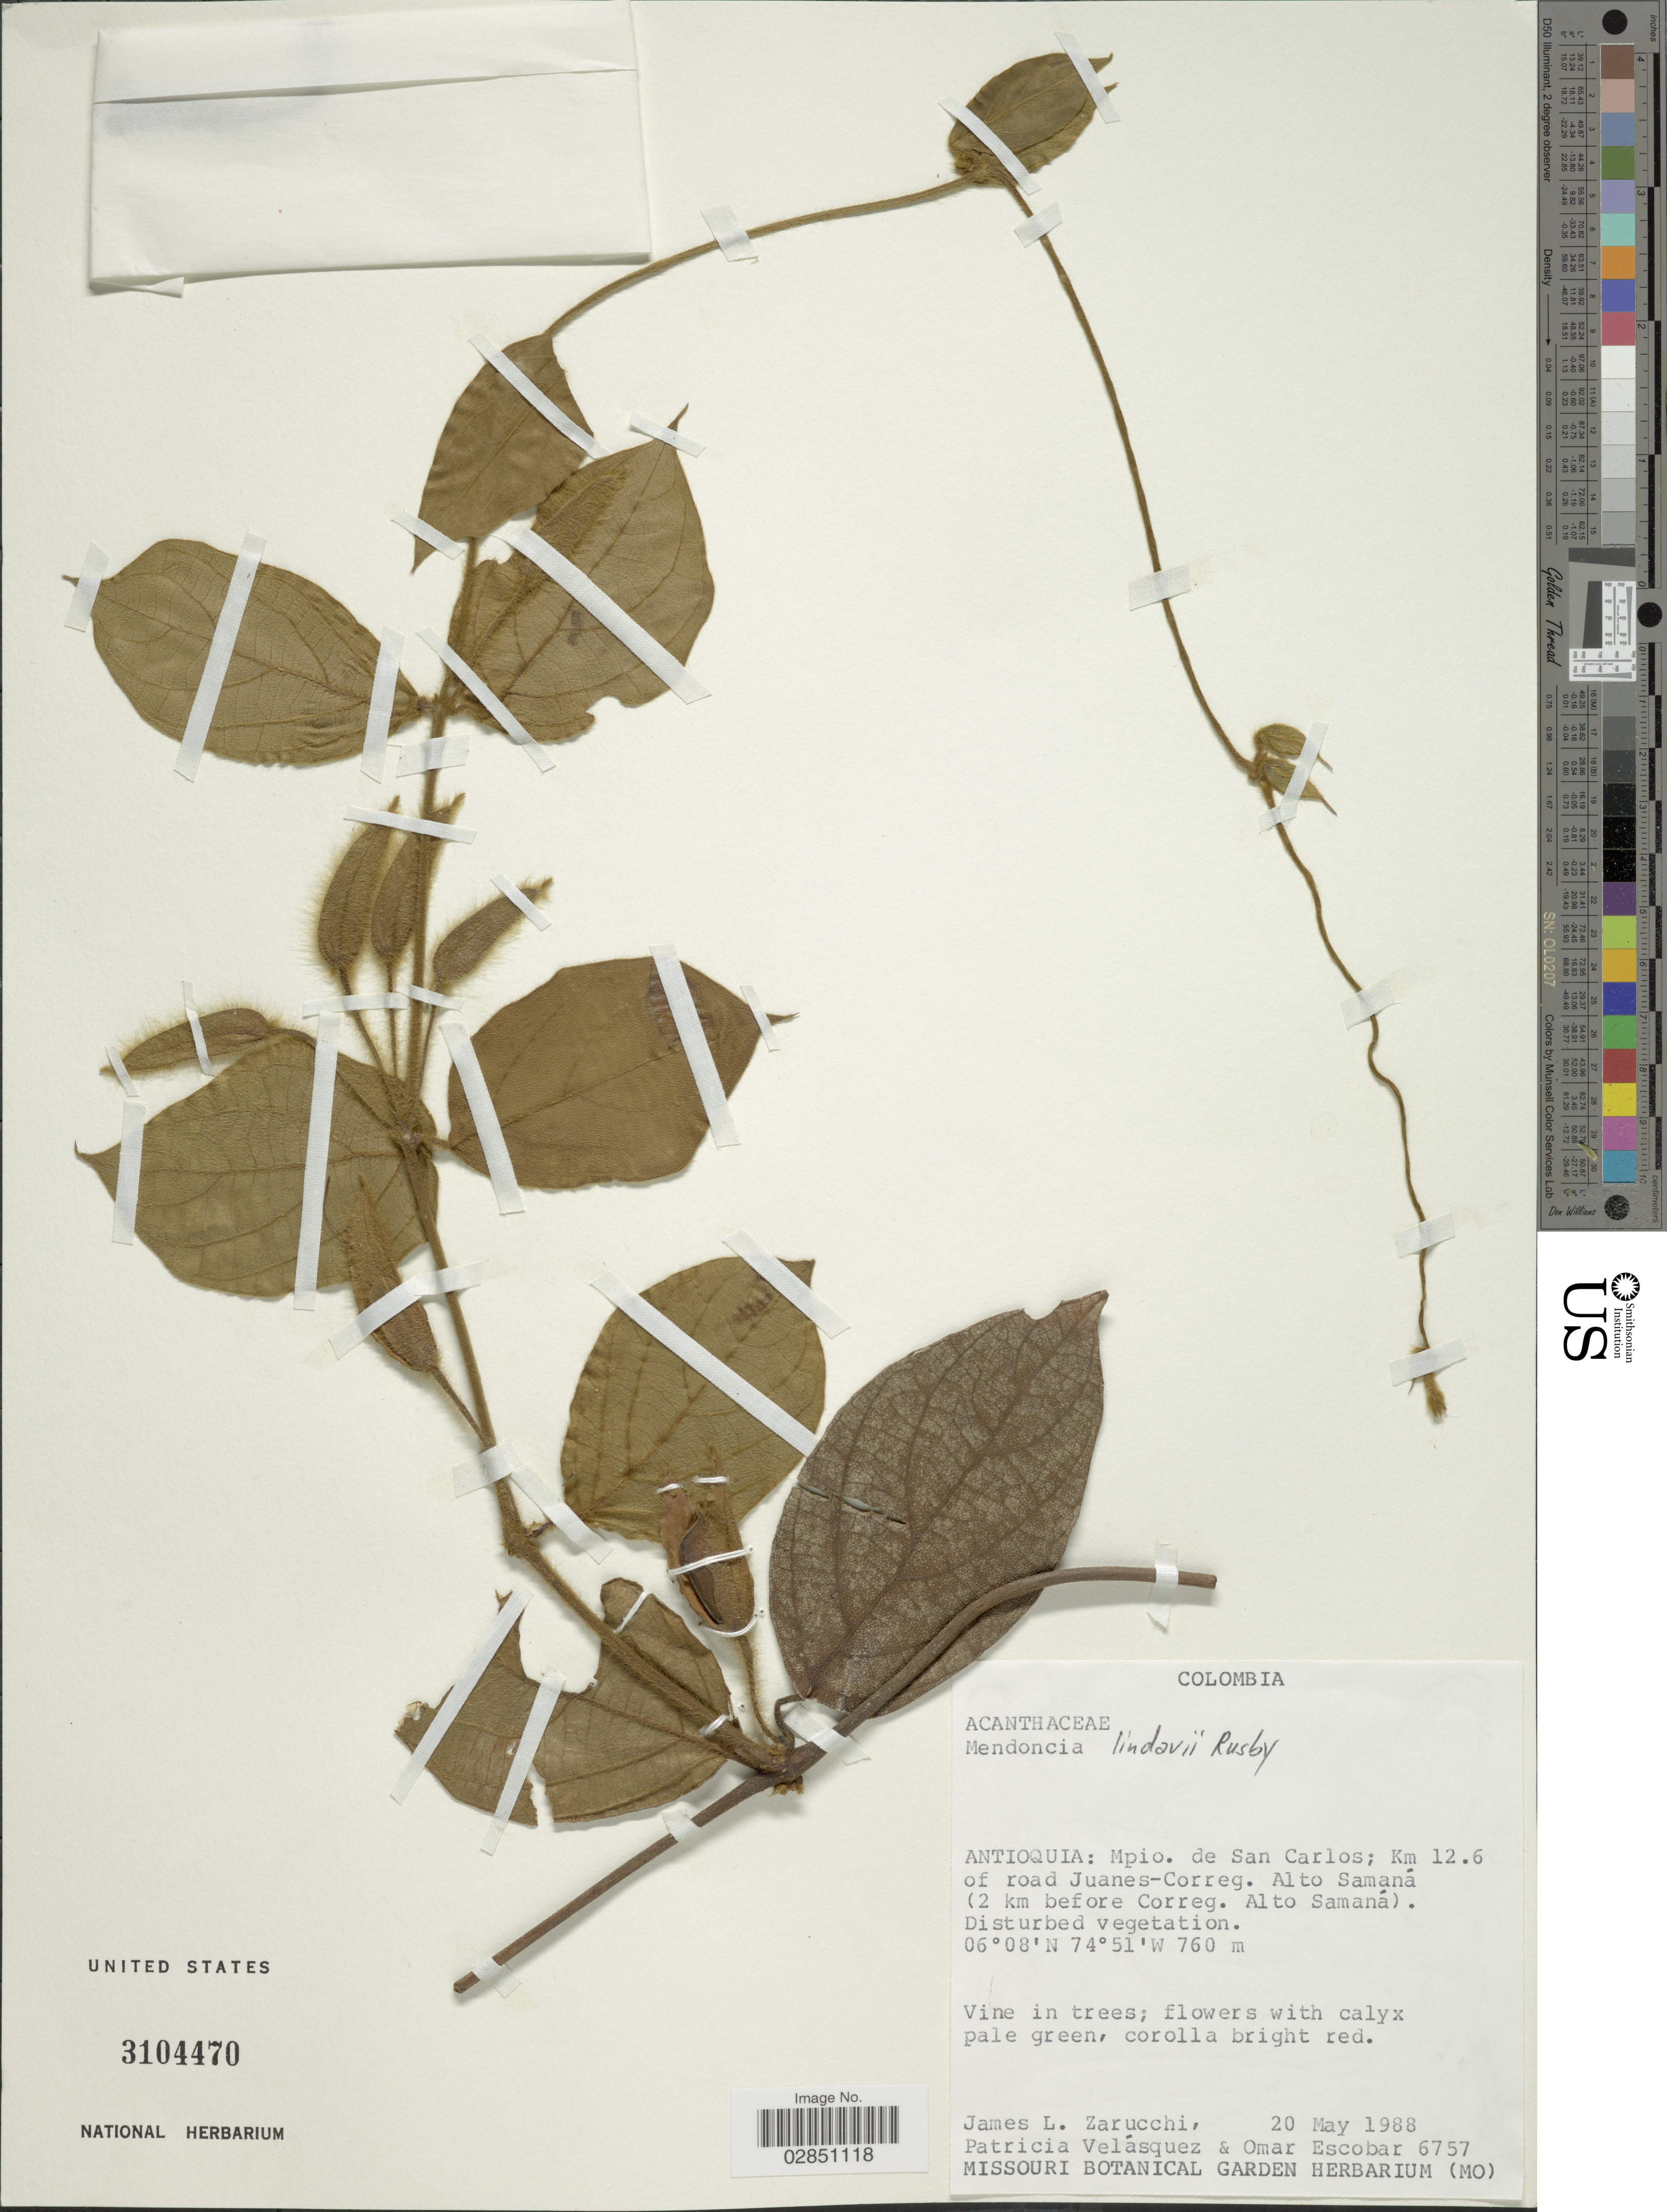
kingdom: Plantae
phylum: Tracheophyta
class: Magnoliopsida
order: Lamiales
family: Acanthaceae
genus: Mendoncia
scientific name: Mendoncia lindavii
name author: Rusby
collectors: J. L. Zarucchi, P. Velásquez & O. D. Escobar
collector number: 6757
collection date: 1988-05-20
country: Colombia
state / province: Antioquia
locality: Mpio. de San Carlos, Km 12.6 of road Juanes-Correg. Alto Samaná (2 km before Correg. Alto Samaná).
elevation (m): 760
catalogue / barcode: US 3104470